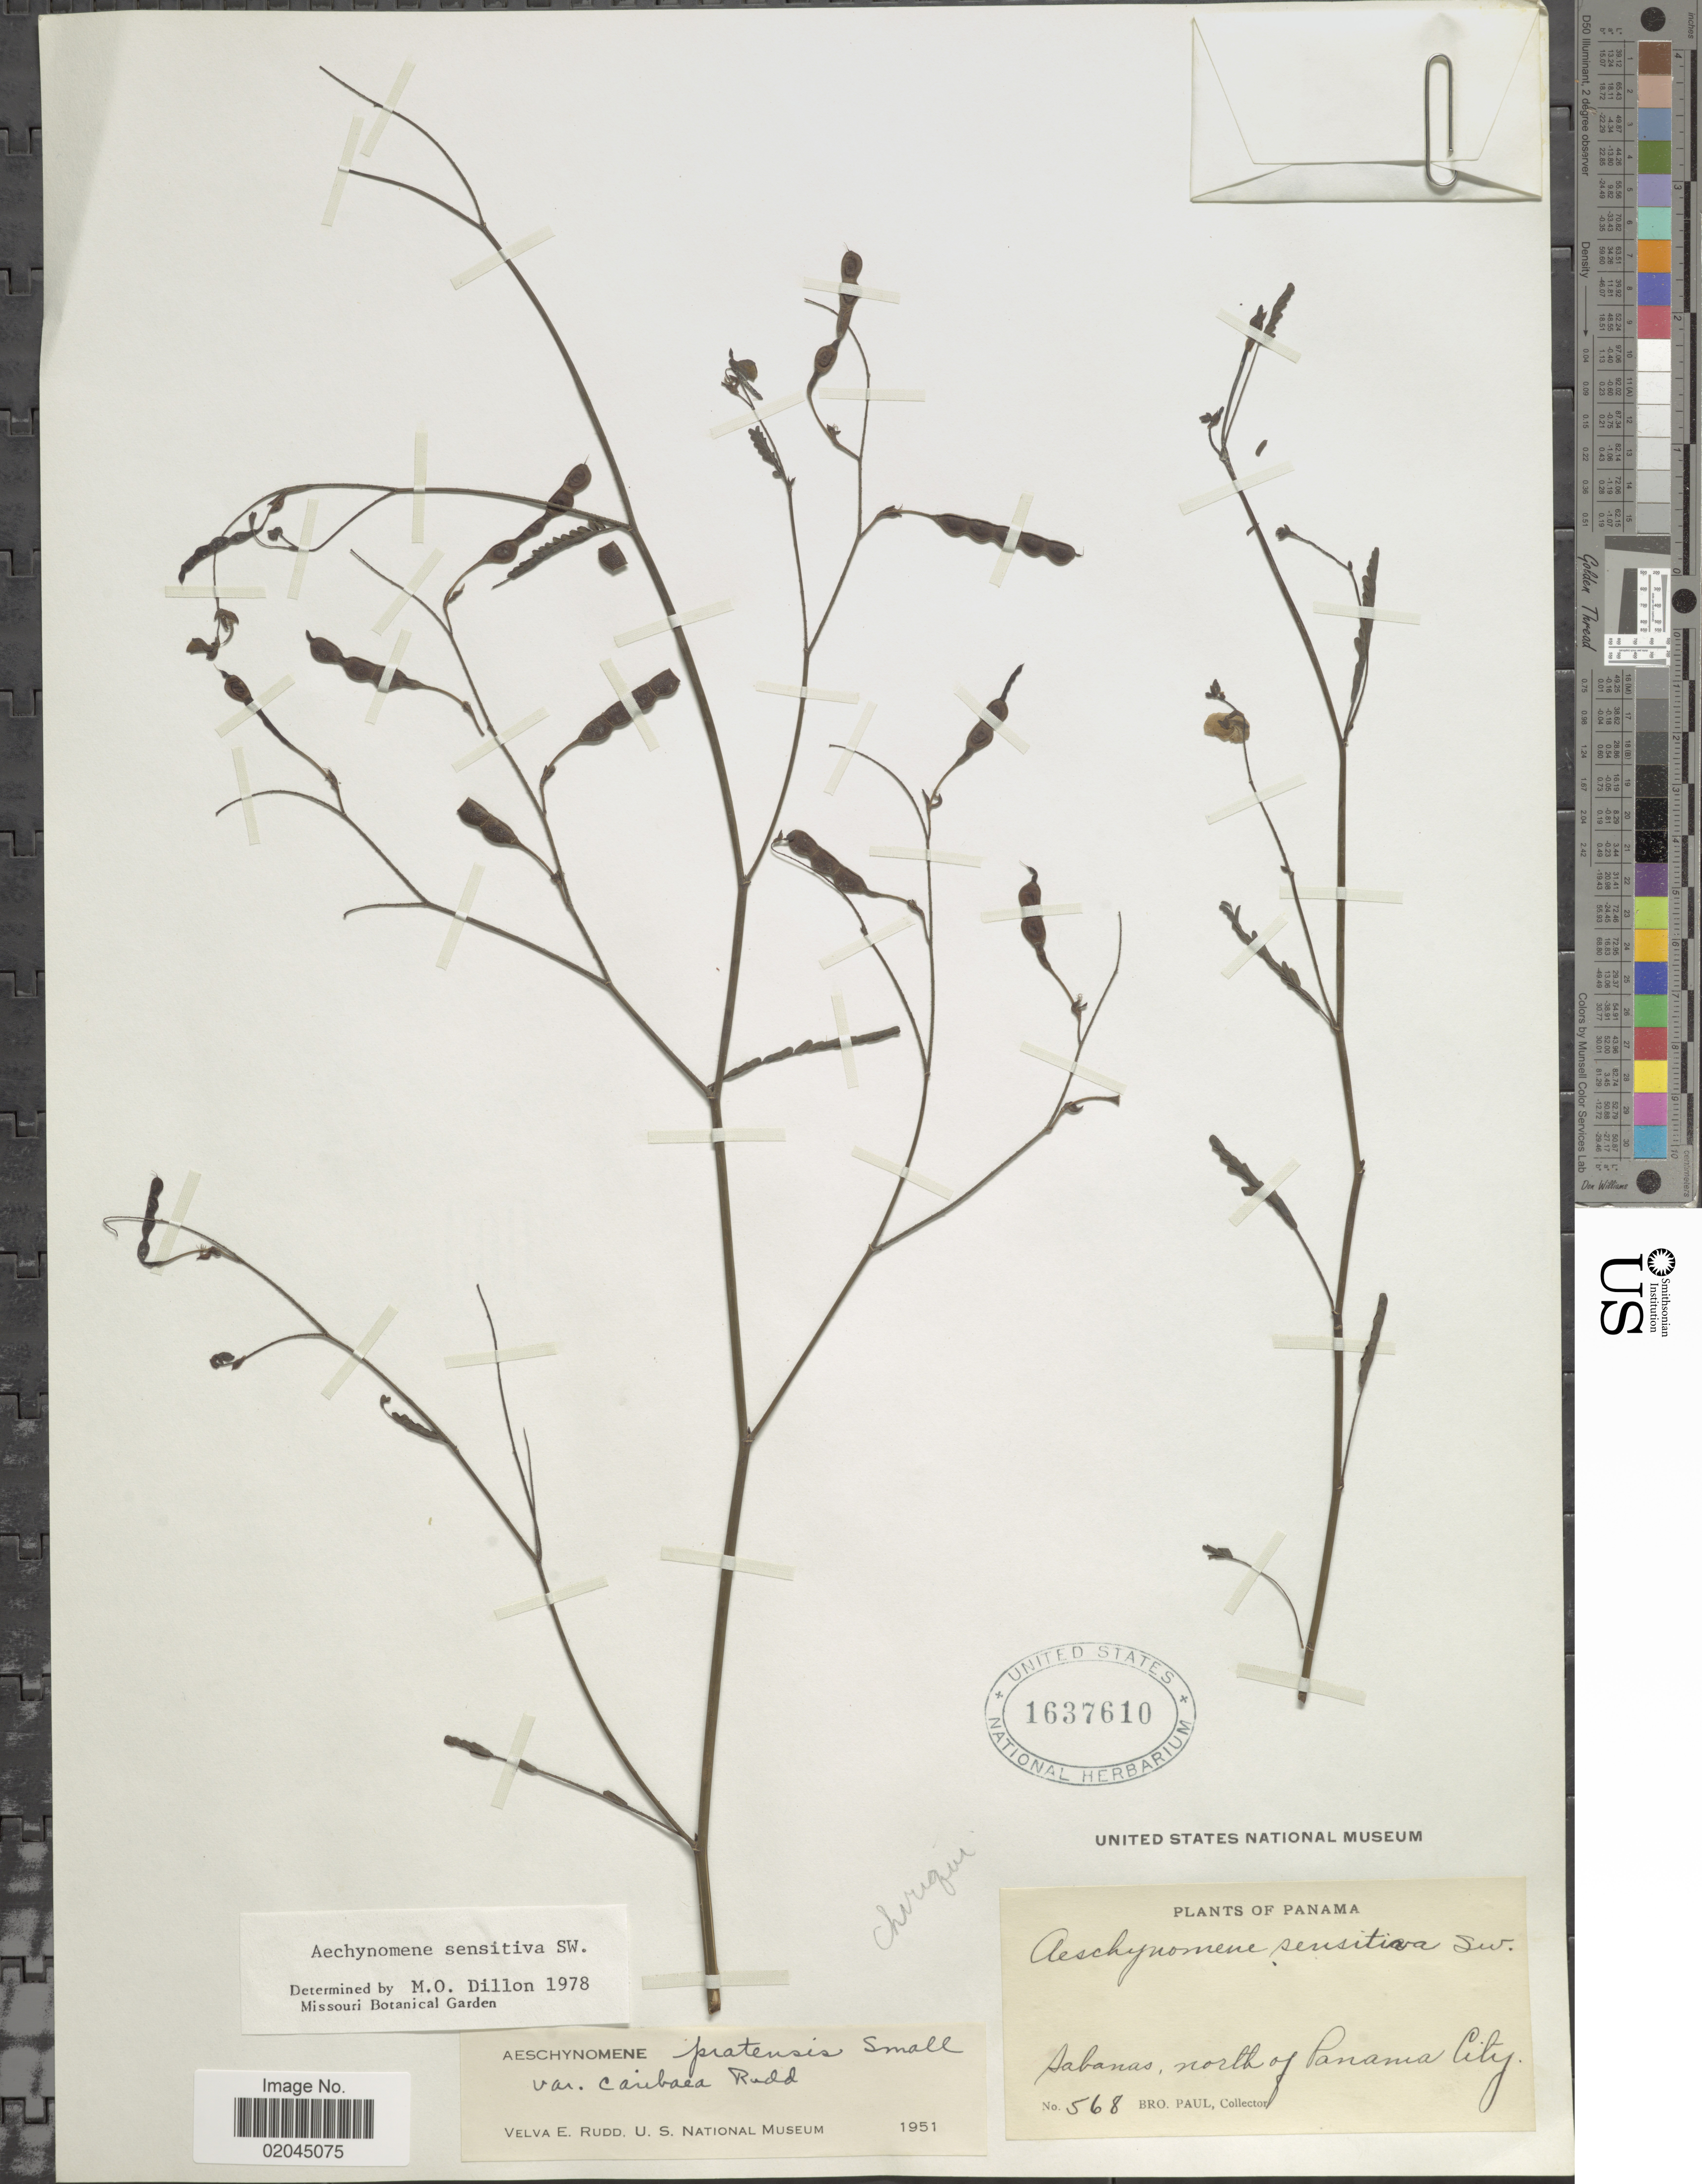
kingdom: Plantae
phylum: Tracheophyta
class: Magnoliopsida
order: Fabales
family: Fabaceae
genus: Aeschynomene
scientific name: Aeschynomene pratensis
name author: Small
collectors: B. Paul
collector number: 568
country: Panama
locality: Sabanas, north of Panama City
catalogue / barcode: US 1637610